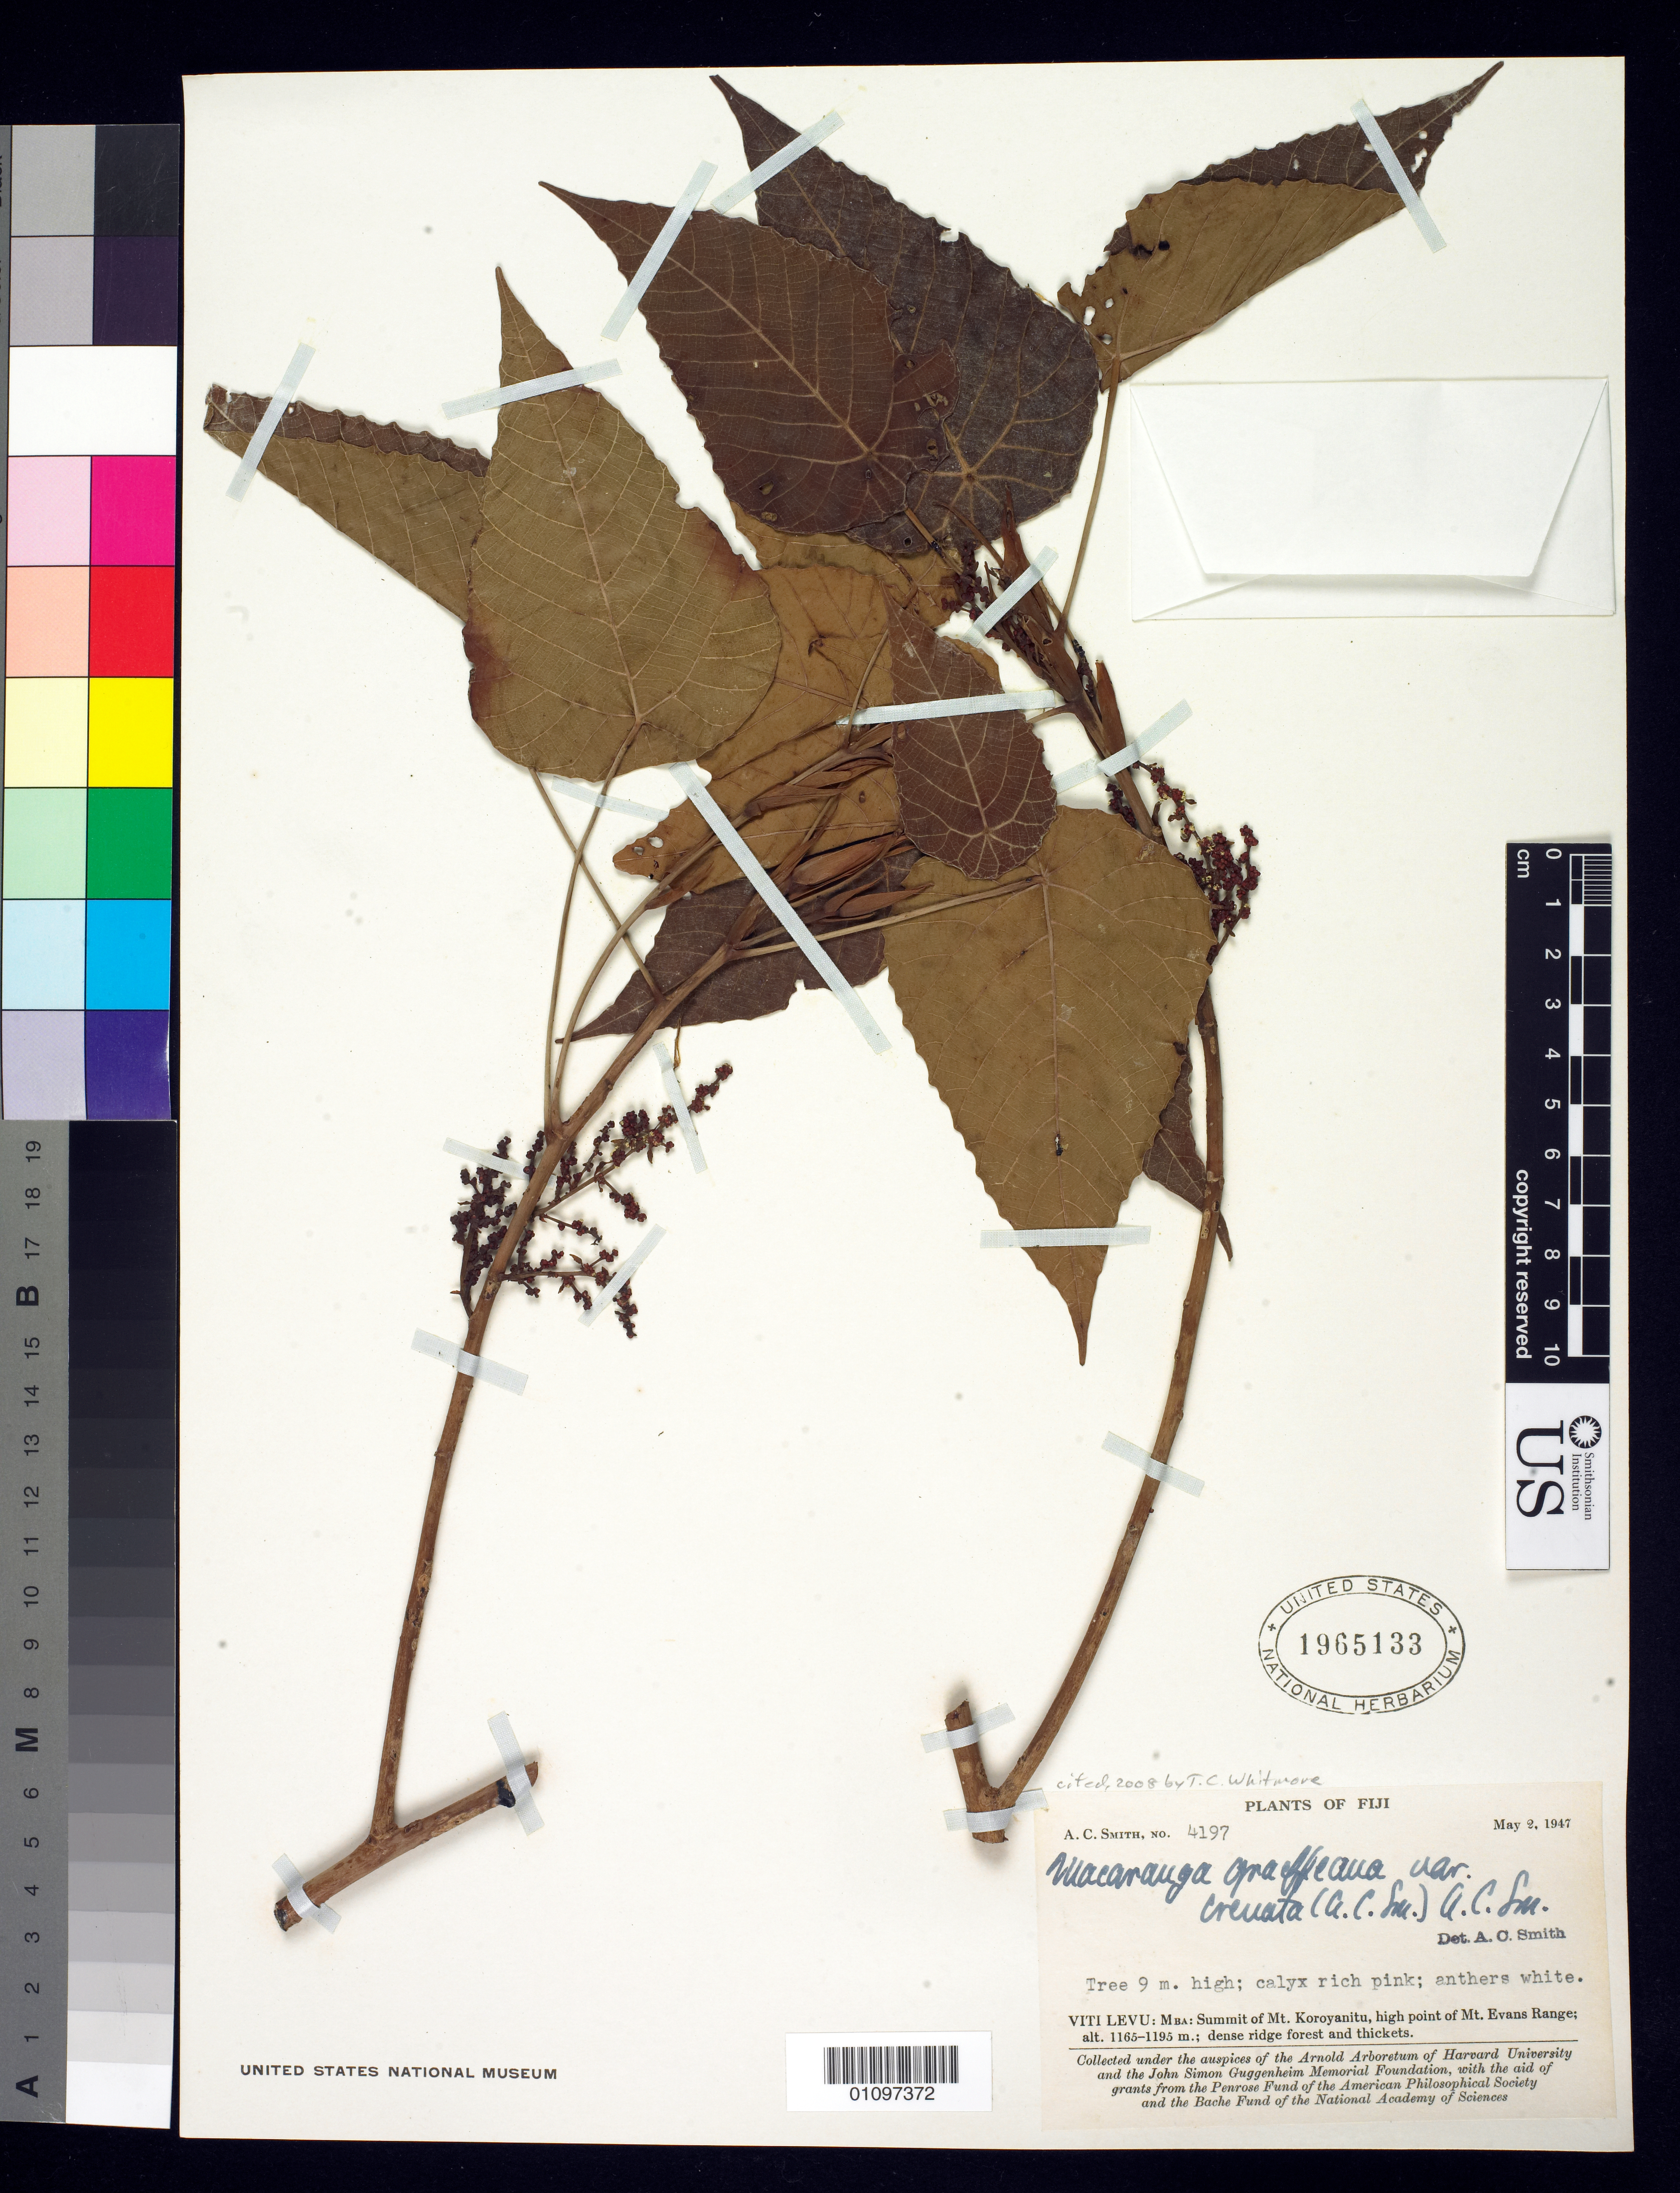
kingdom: Plantae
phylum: Tracheophyta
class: Magnoliopsida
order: Malpighiales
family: Euphorbiaceae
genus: Macaranga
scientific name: Macaranga graeffeana var. crenata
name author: (A.C. Sm.) A.C. Sm.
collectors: A. C. Smith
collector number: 4197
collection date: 1947-05-02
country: Fiji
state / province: Mba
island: Viti Levu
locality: Summit of Mt. Koroyanitu, high point of Mt. Evans Range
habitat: Dense ridge forest and thickets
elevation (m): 1165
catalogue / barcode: US 1965133